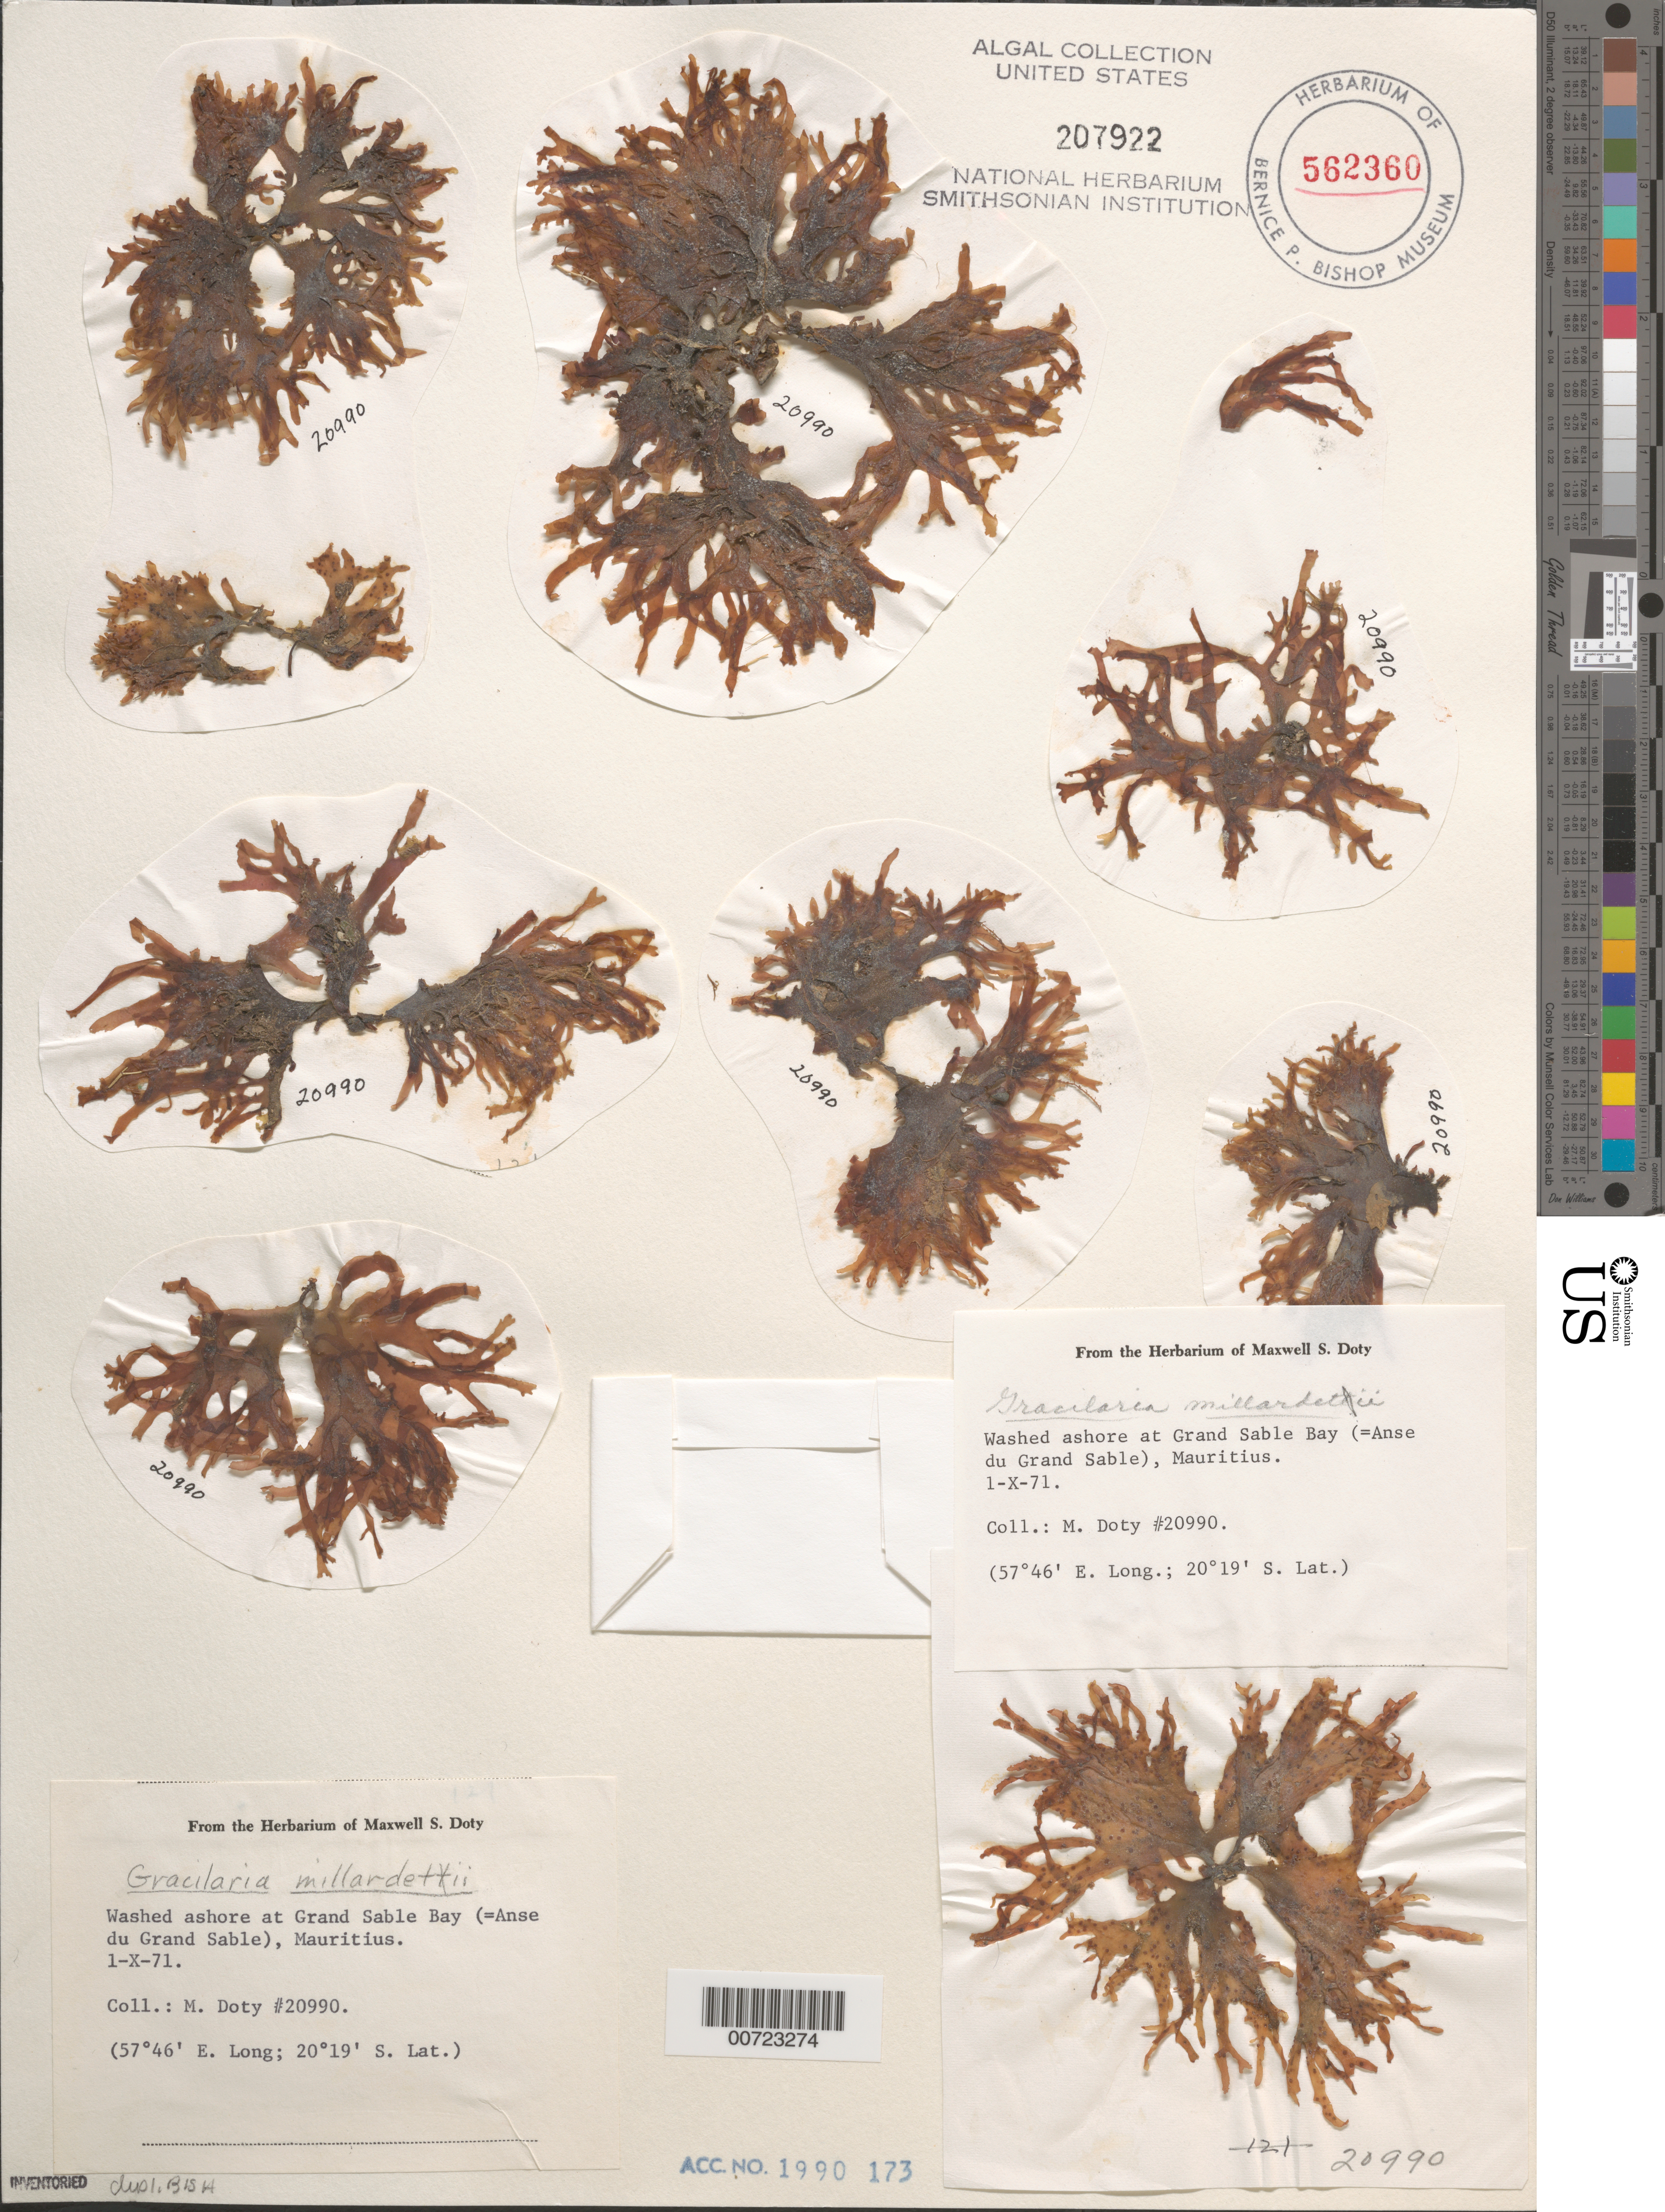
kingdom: Plantae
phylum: Rhodophyta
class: Florideophyceae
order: Gracilariales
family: Gracilariaceae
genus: Gracilaria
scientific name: Gracilaria millardetii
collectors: M. S. Doty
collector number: MSD 20990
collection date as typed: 01 Oct 1971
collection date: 1971-10-01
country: Mauritius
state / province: Grand Port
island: Mauritius Island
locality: Grand Sable Bay (=Anse du Grand Sable)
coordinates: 20 19' S. Lat., 57 46' E. Long.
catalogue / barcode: US 207922